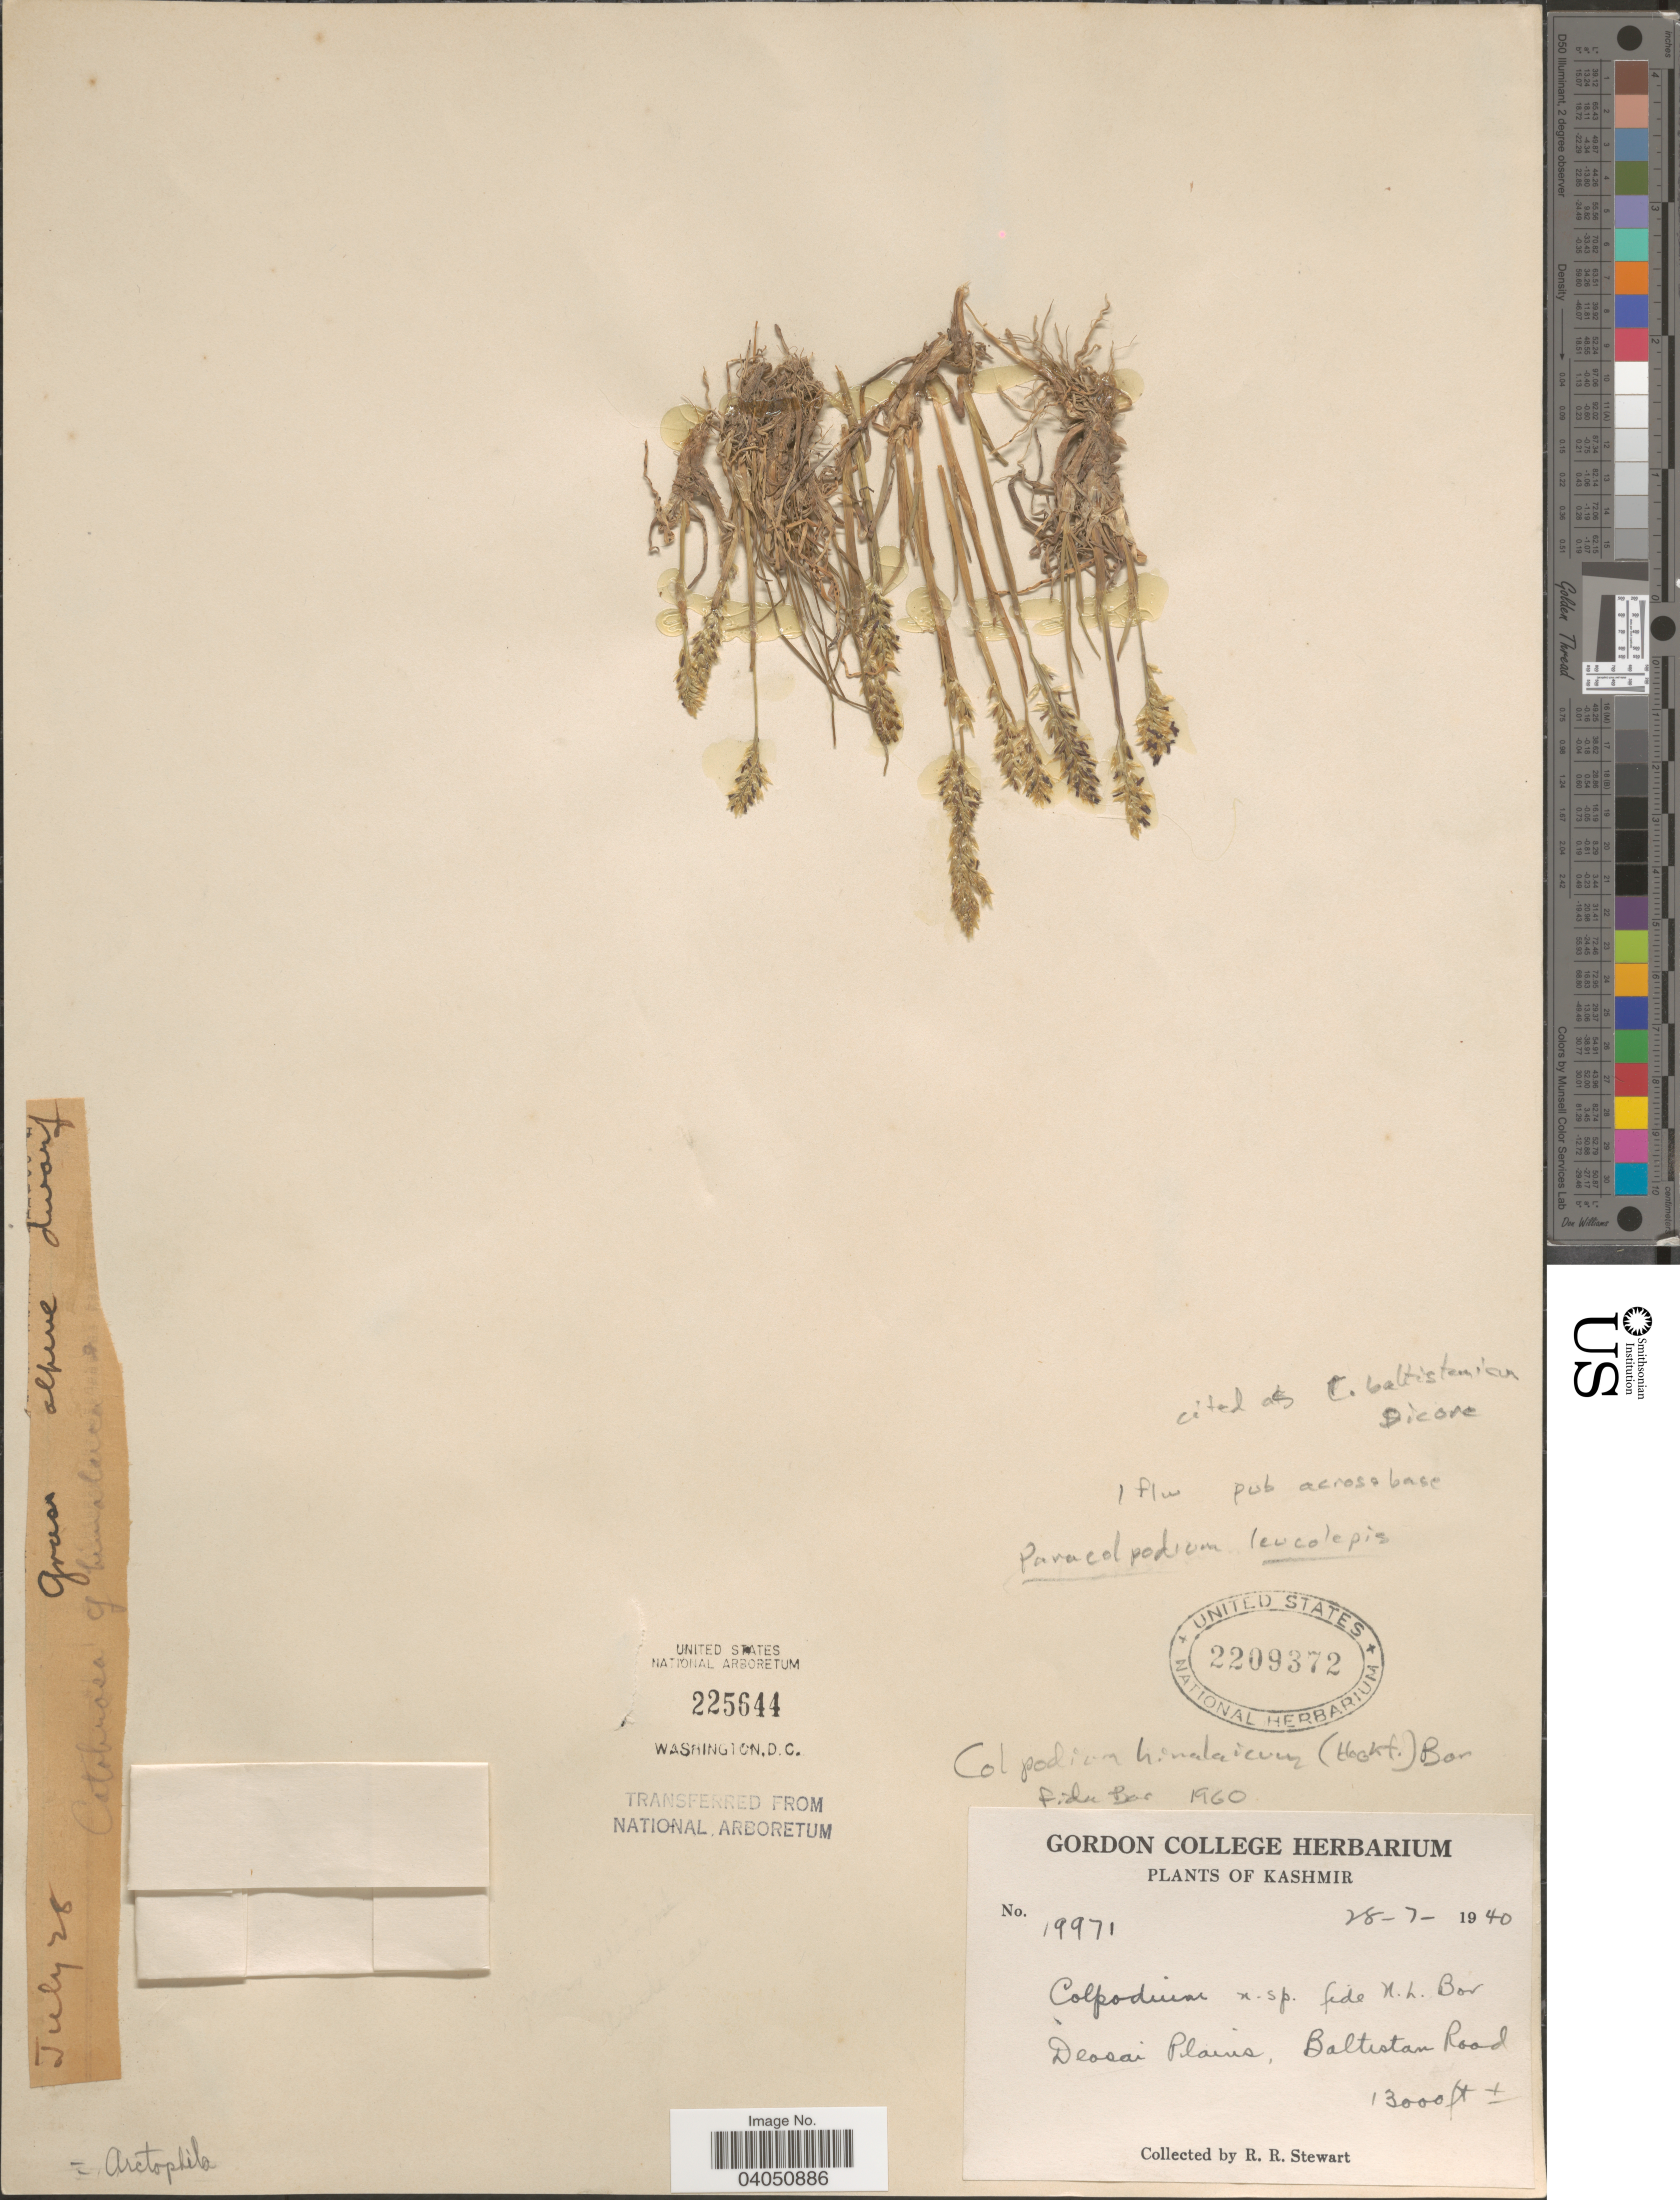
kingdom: Plantae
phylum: Tracheophyta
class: Liliopsida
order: Poales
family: Poaceae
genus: Paracolpodium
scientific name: Paracolpodium baltistanicum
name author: (Dickoré) Röser & Tkach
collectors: R. Stewart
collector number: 19971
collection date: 1940-07-28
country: India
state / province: Jammu and Kashmir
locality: Kashmir. Deosai Plains, Baltistan Road.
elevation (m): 3962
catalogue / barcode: US 2209372